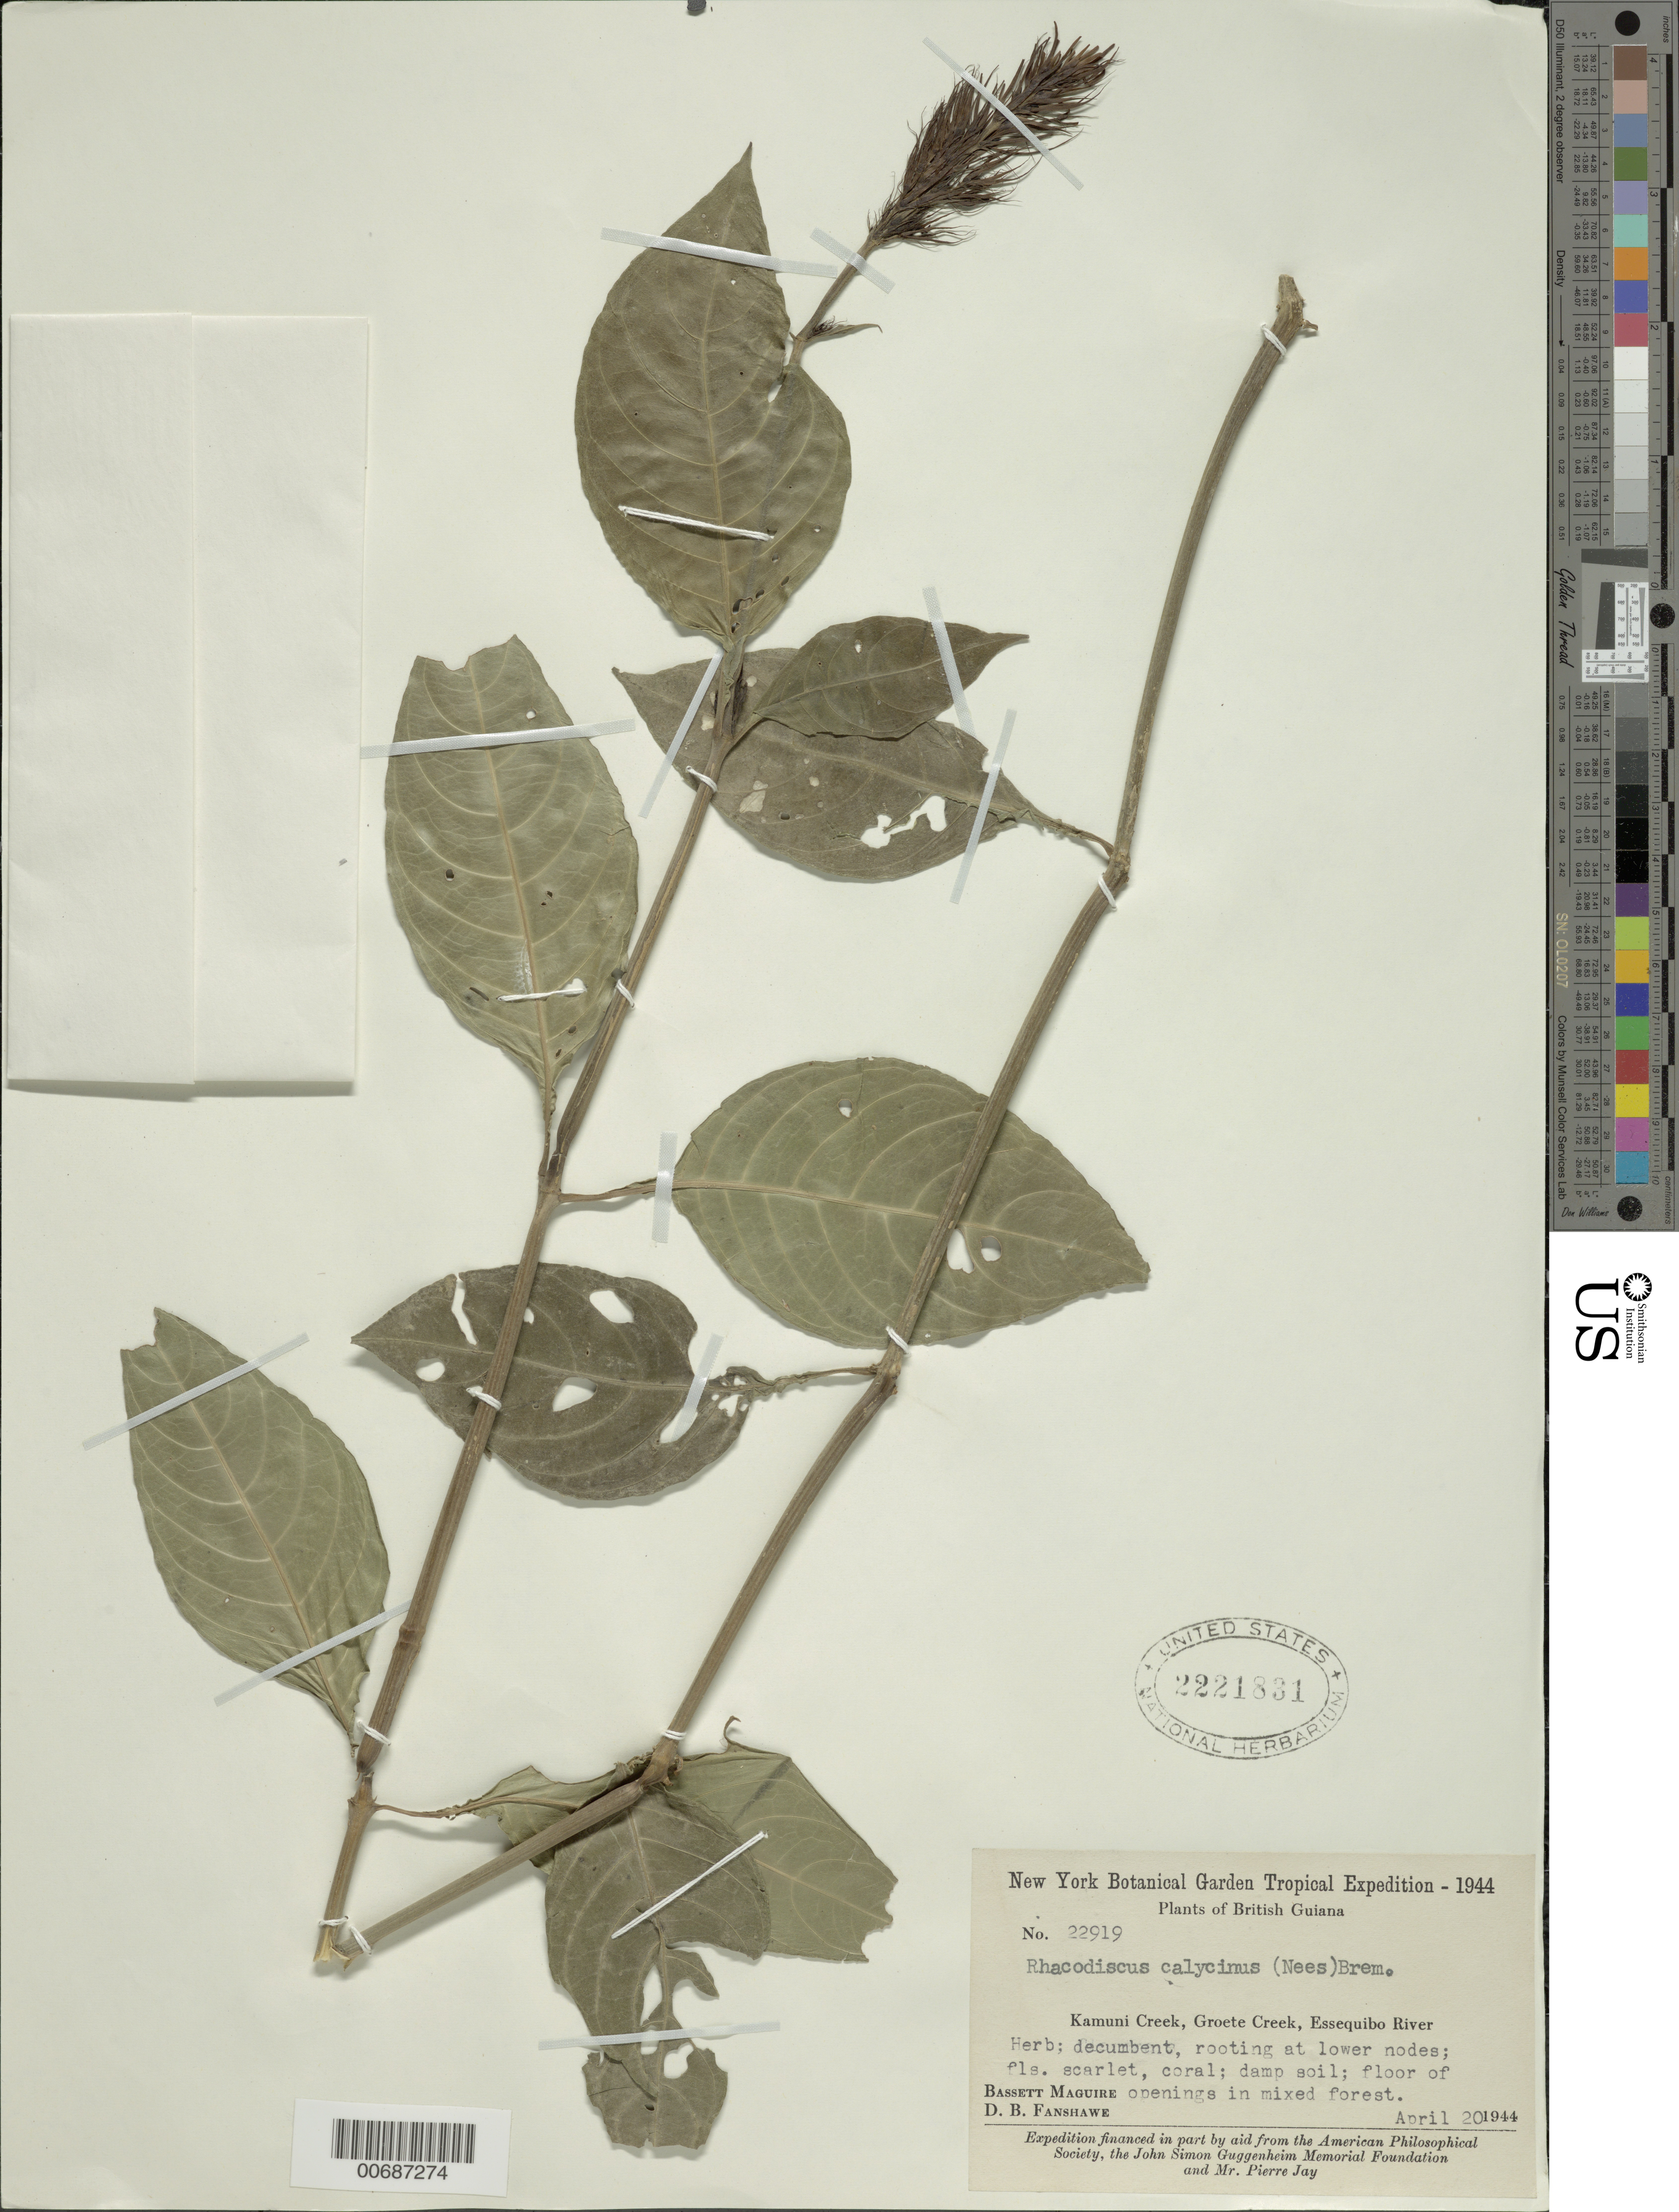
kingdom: Plantae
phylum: Tracheophyta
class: Magnoliopsida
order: Lamiales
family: Acanthaceae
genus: Justicia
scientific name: Justicia calycina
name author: (Nees) V.A.W. Graham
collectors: B. Maguire & D. B. Fanshawe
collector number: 22919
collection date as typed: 20-Apr-44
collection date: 1944-04-20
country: Guyana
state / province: Essequibo Isl-W. Demerara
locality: Kamuni Creek, Groete Creek, Essequibo River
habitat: Damp soil, floor of openings in mixed forest.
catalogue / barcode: US 2221831